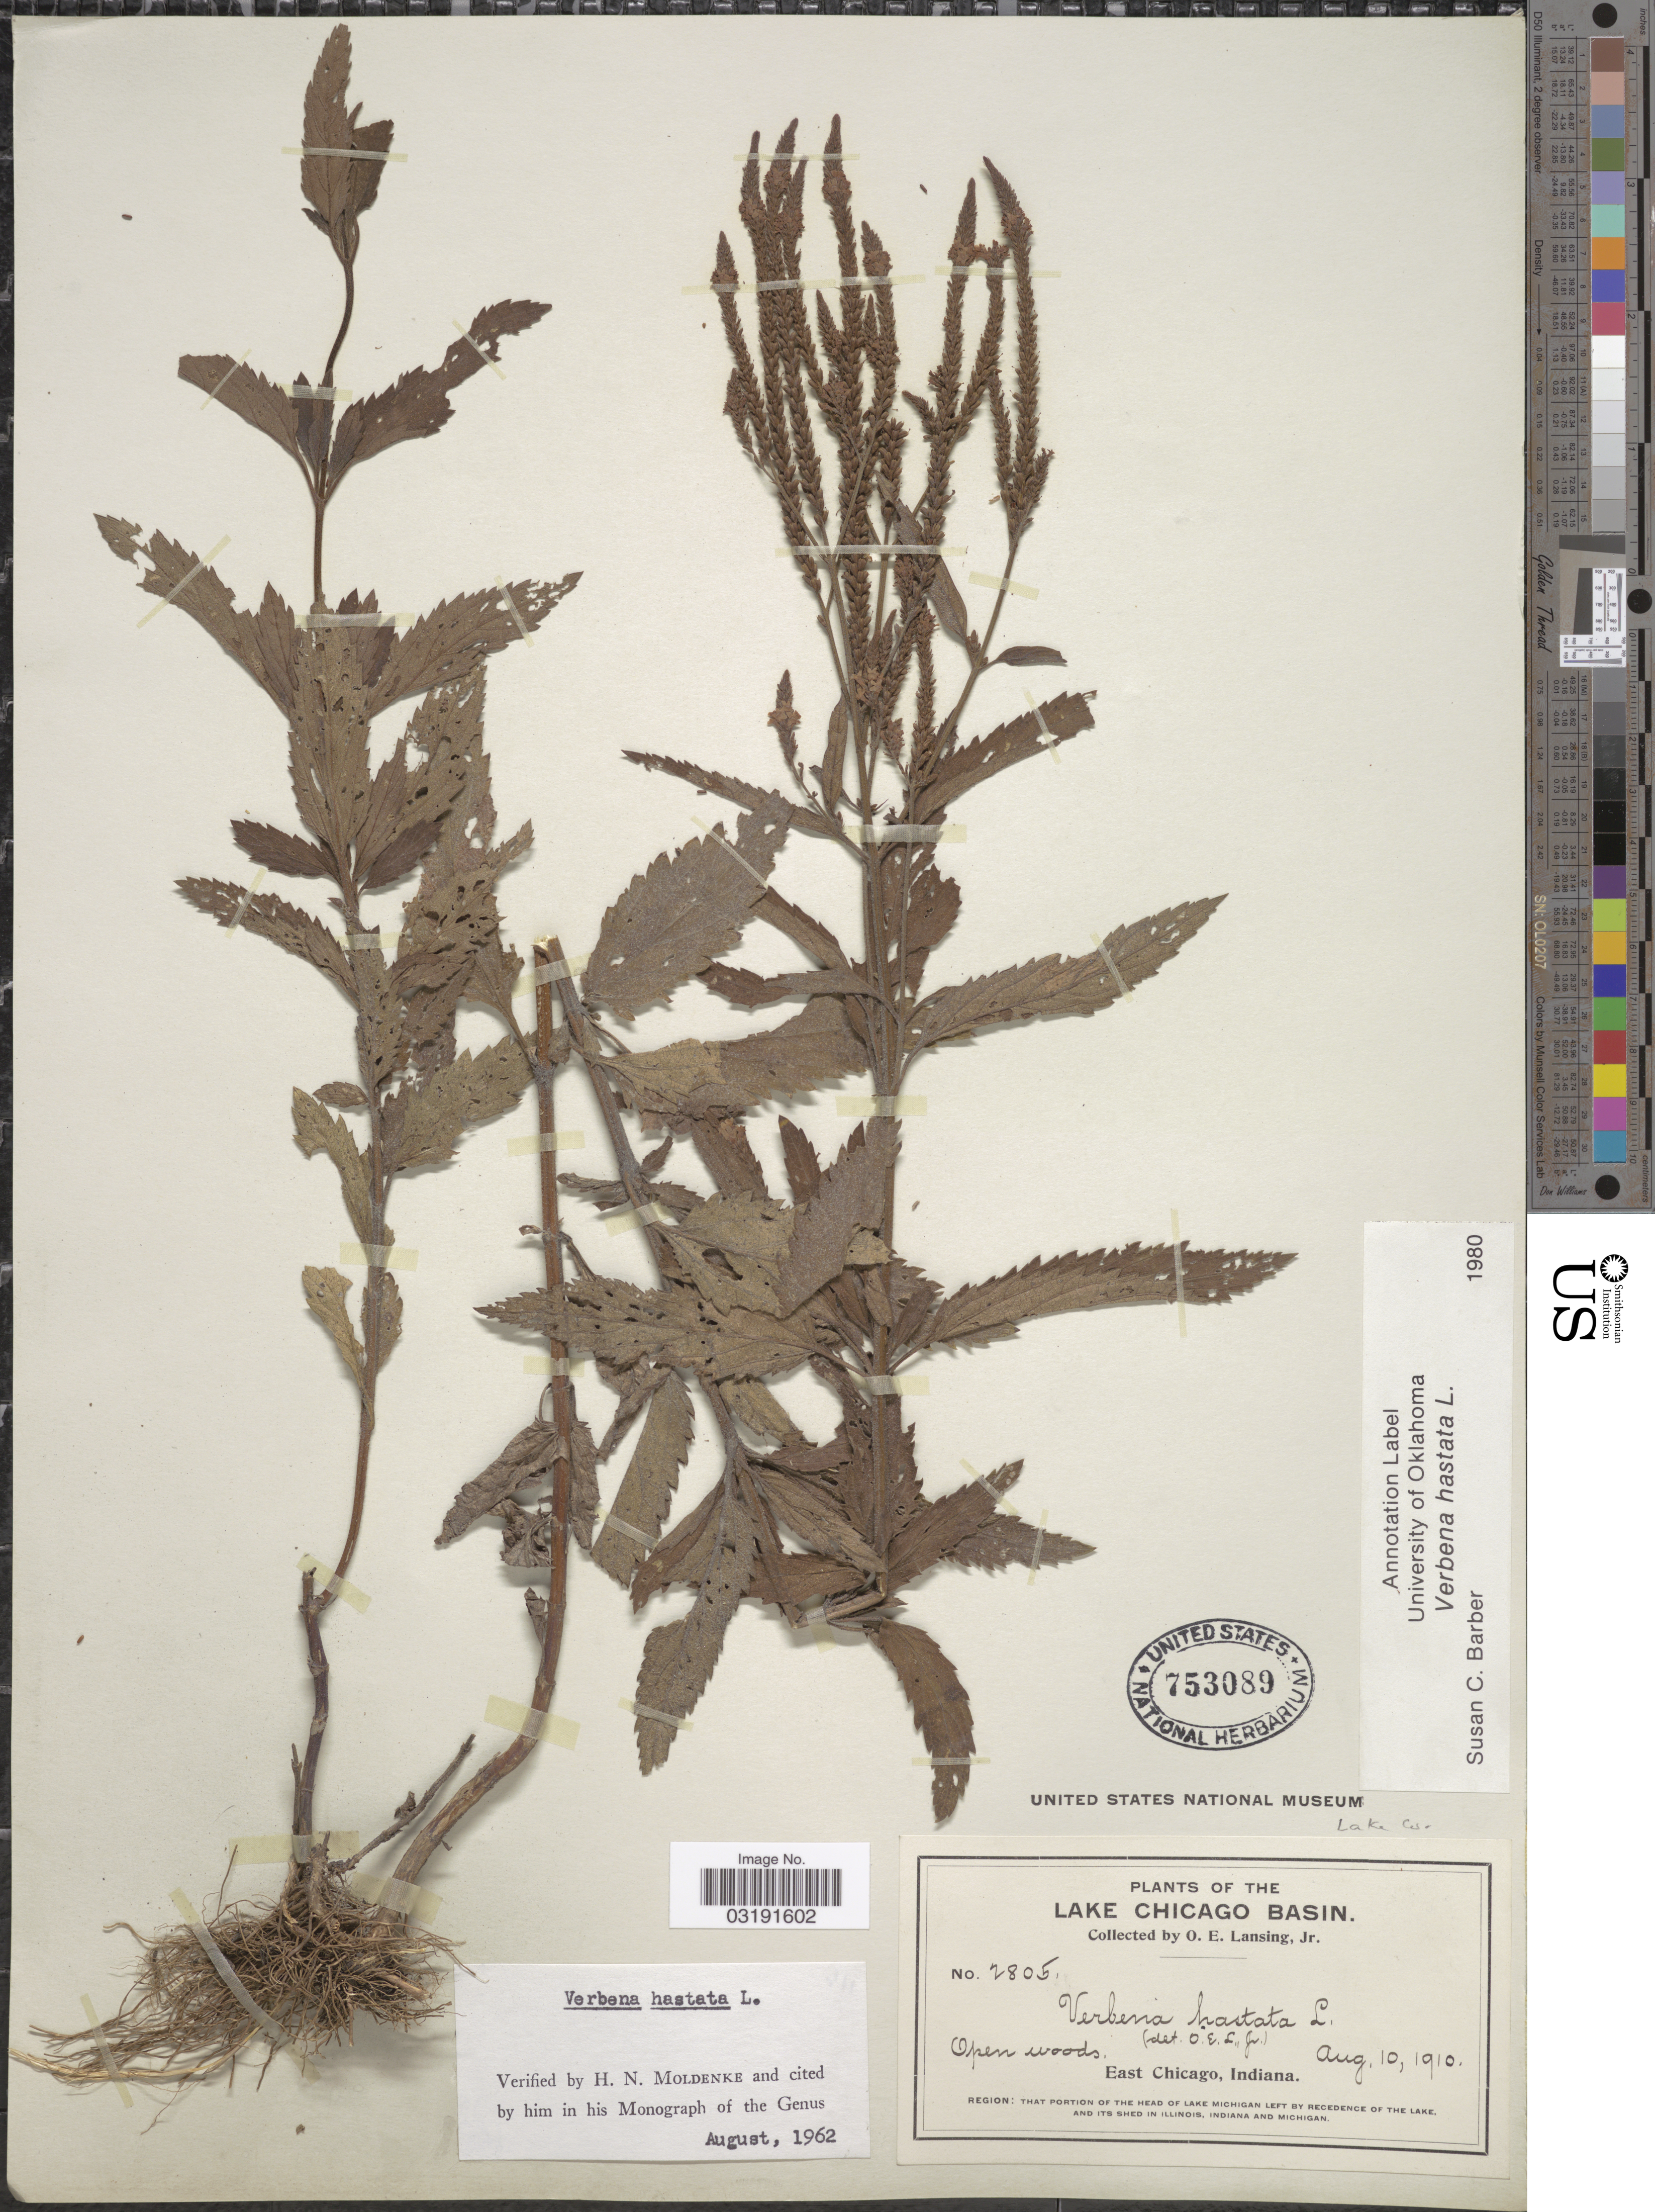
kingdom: Plantae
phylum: Tracheophyta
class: Magnoliopsida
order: Lamiales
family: Verbenaceae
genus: Verbena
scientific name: Verbena hastata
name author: L.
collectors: O. Lansing Jr.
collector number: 2805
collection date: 1910-08-10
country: United States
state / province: Indiana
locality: Lake Chicago Basin, East Chicago, Region: That portion of the Head of Lake Michigan left by Recedence of the Lake.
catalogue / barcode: US 753089